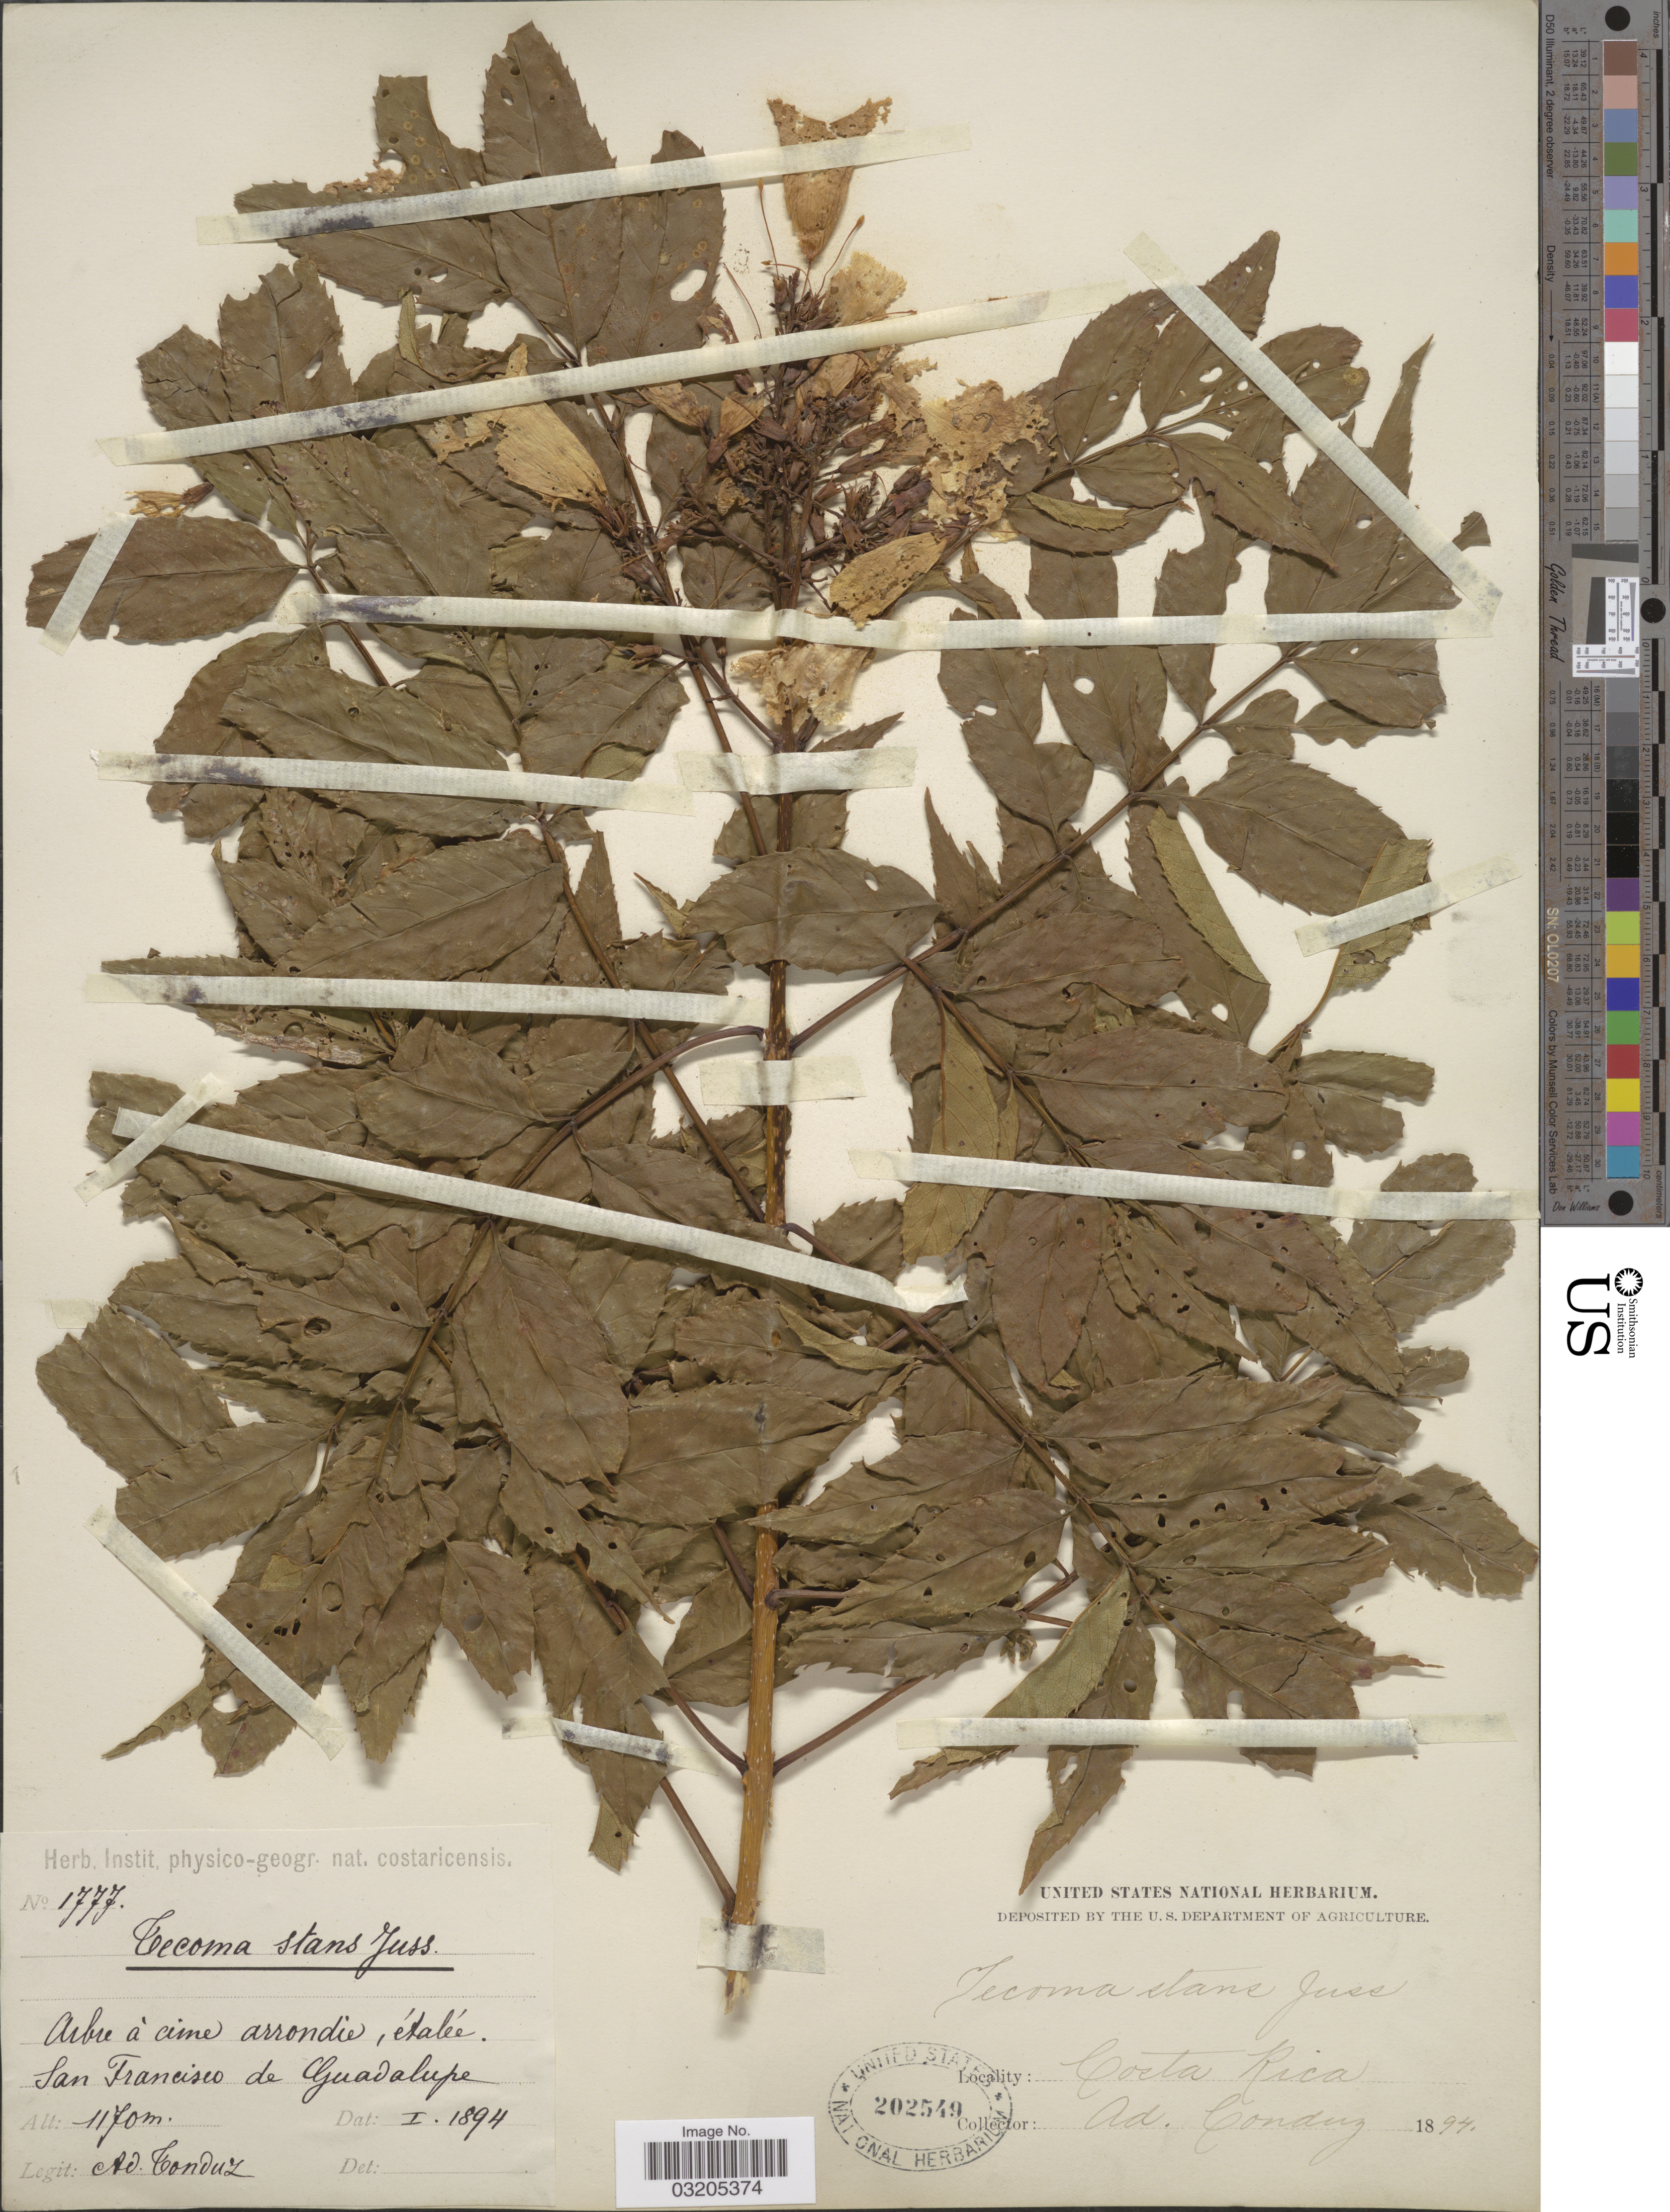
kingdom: Plantae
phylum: Tracheophyta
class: Magnoliopsida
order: Lamiales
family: Bignoniaceae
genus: Tecoma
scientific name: Tecoma stans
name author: (L.) Juss. ex Kunth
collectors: A. Tonduz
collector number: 1777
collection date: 1894-01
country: Costa Rica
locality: San Francisco de Guadalupe.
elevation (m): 1170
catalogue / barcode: US 202549